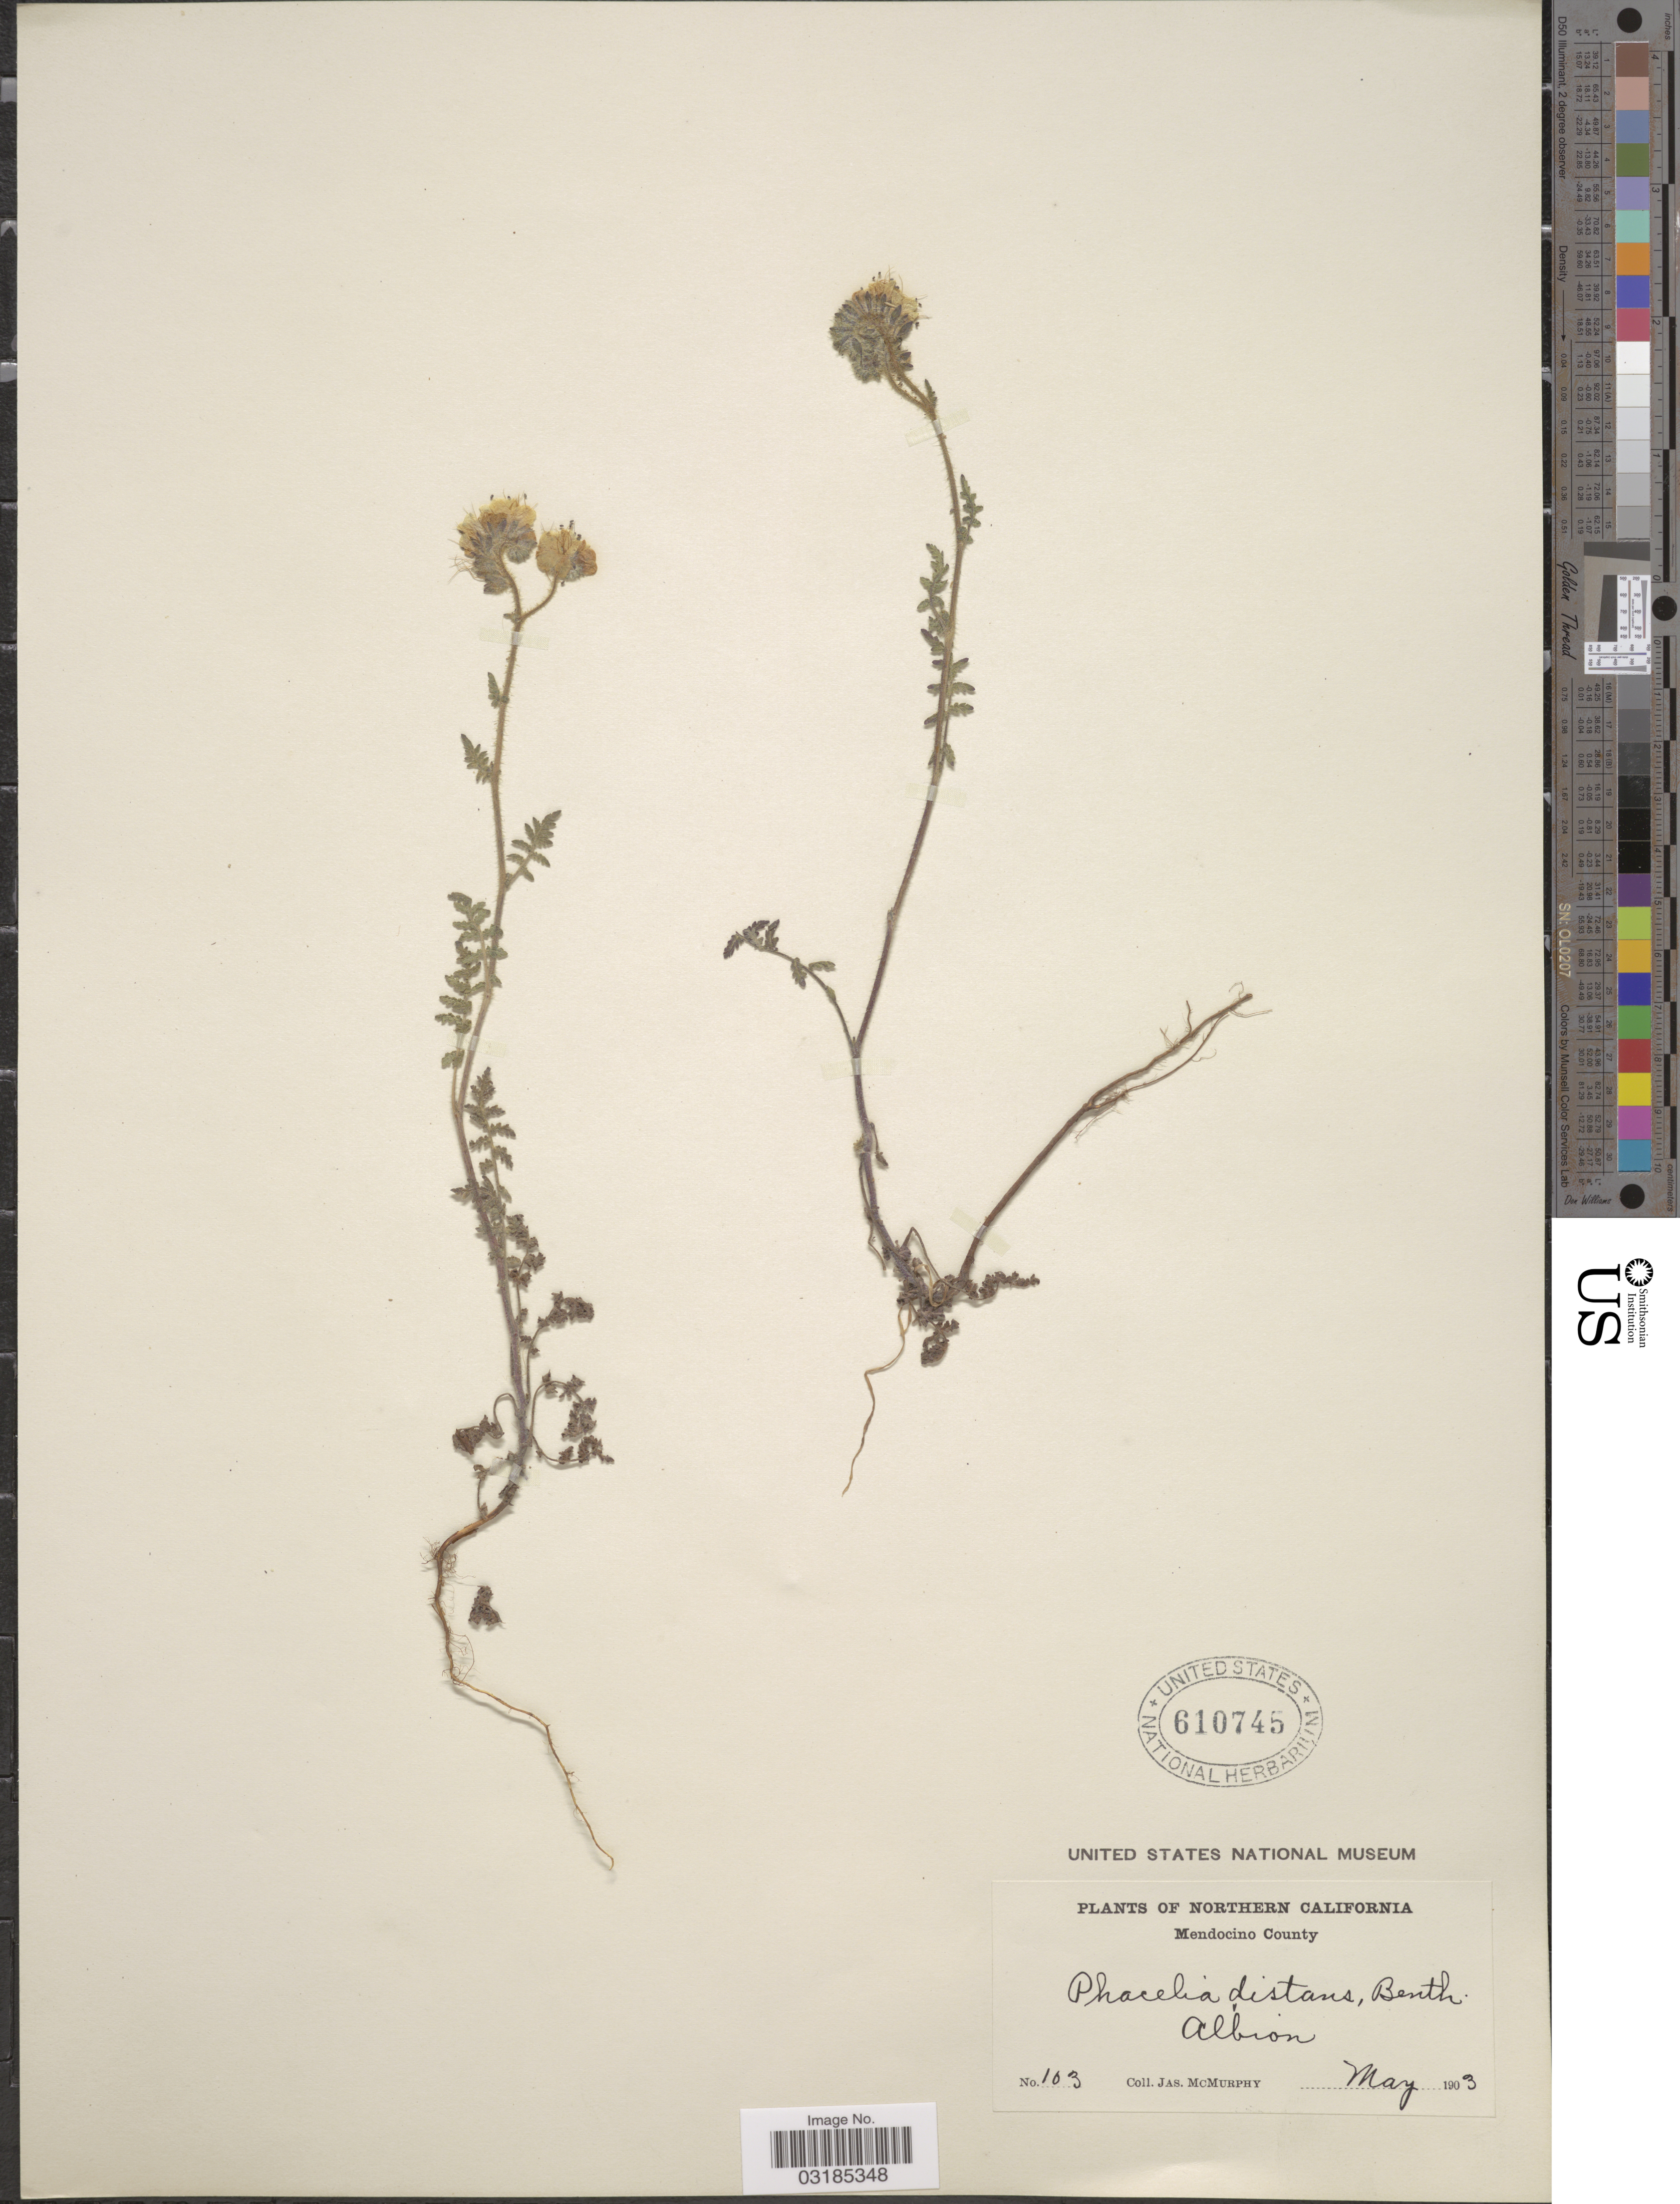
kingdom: Plantae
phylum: Tracheophyta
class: Magnoliopsida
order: Boraginales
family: Hydrophyllaceae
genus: Phacelia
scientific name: Phacelia distans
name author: Benth.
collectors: J. McMurphy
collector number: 103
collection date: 1903-05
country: United States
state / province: California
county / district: Mendocino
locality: Northern California. Mendocino County. Albion.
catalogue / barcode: US 610745